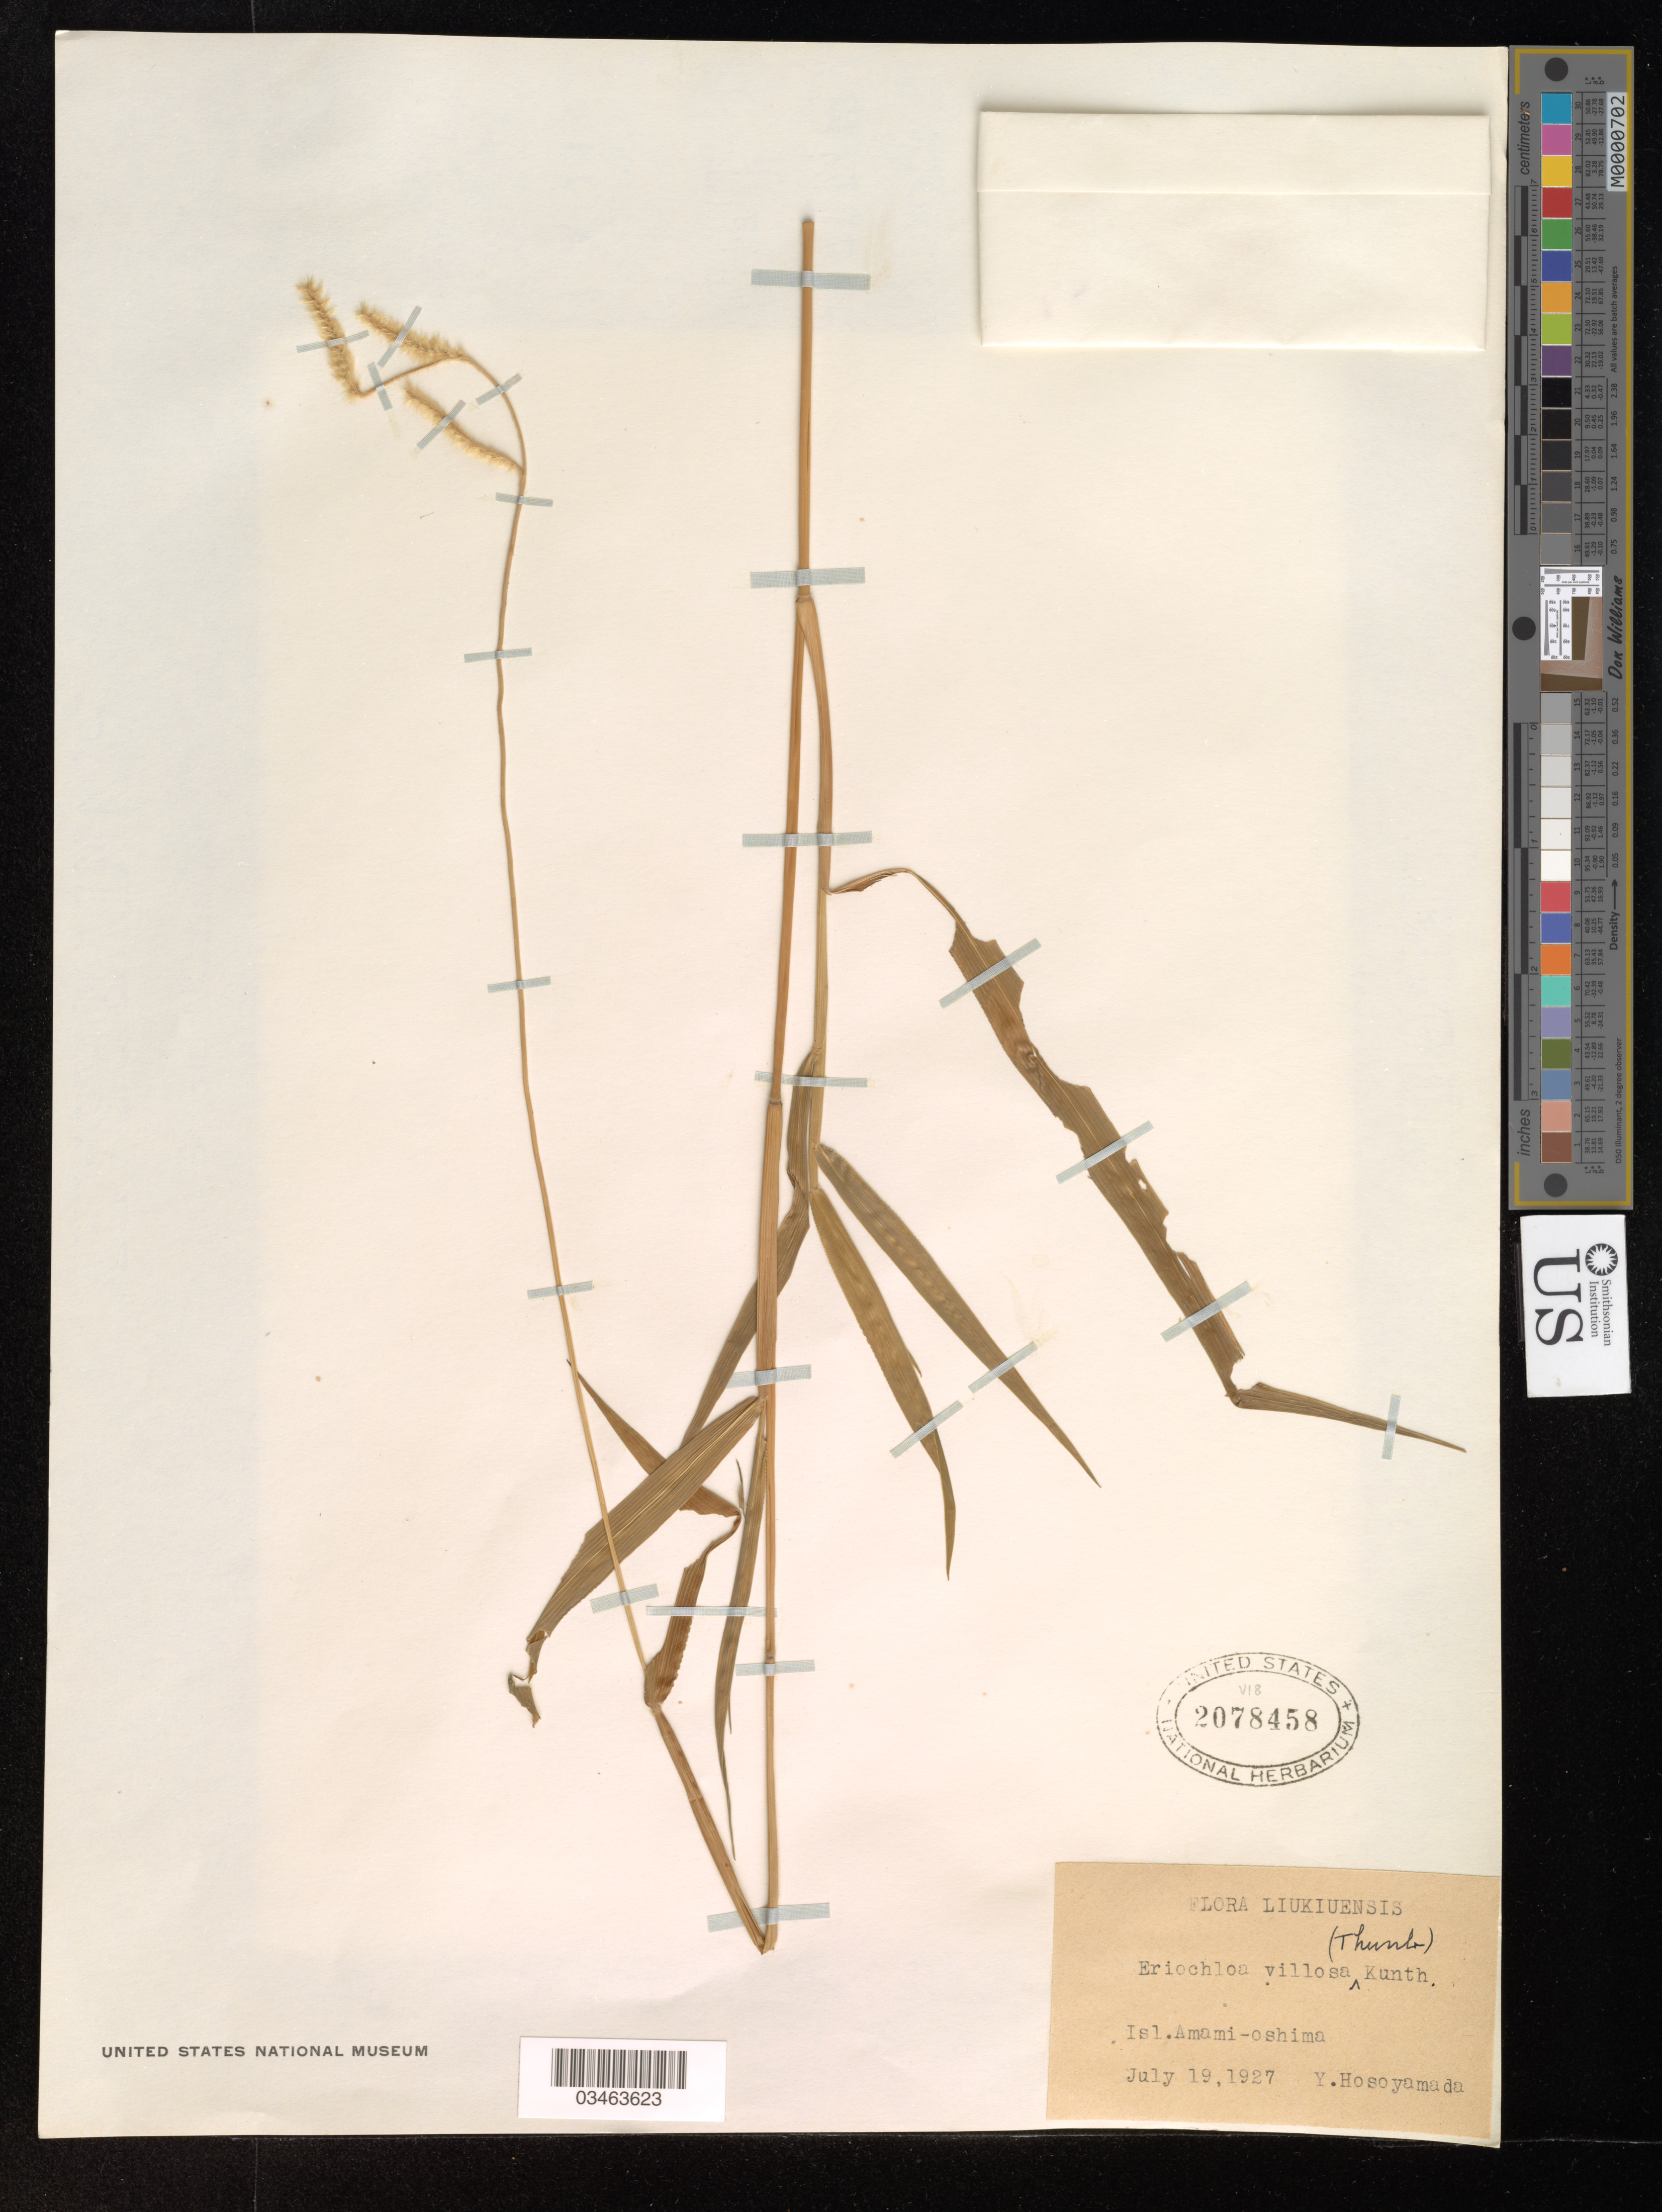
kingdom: Plantae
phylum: Tracheophyta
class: Liliopsida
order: Poales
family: Poaceae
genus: Eriochloa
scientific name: Eriochloa villosa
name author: (Thunb.) Kunth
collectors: Y. Hosoyamada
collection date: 1927-07-19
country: Japan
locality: Isl. Amami-oshima.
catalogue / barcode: US 2078458